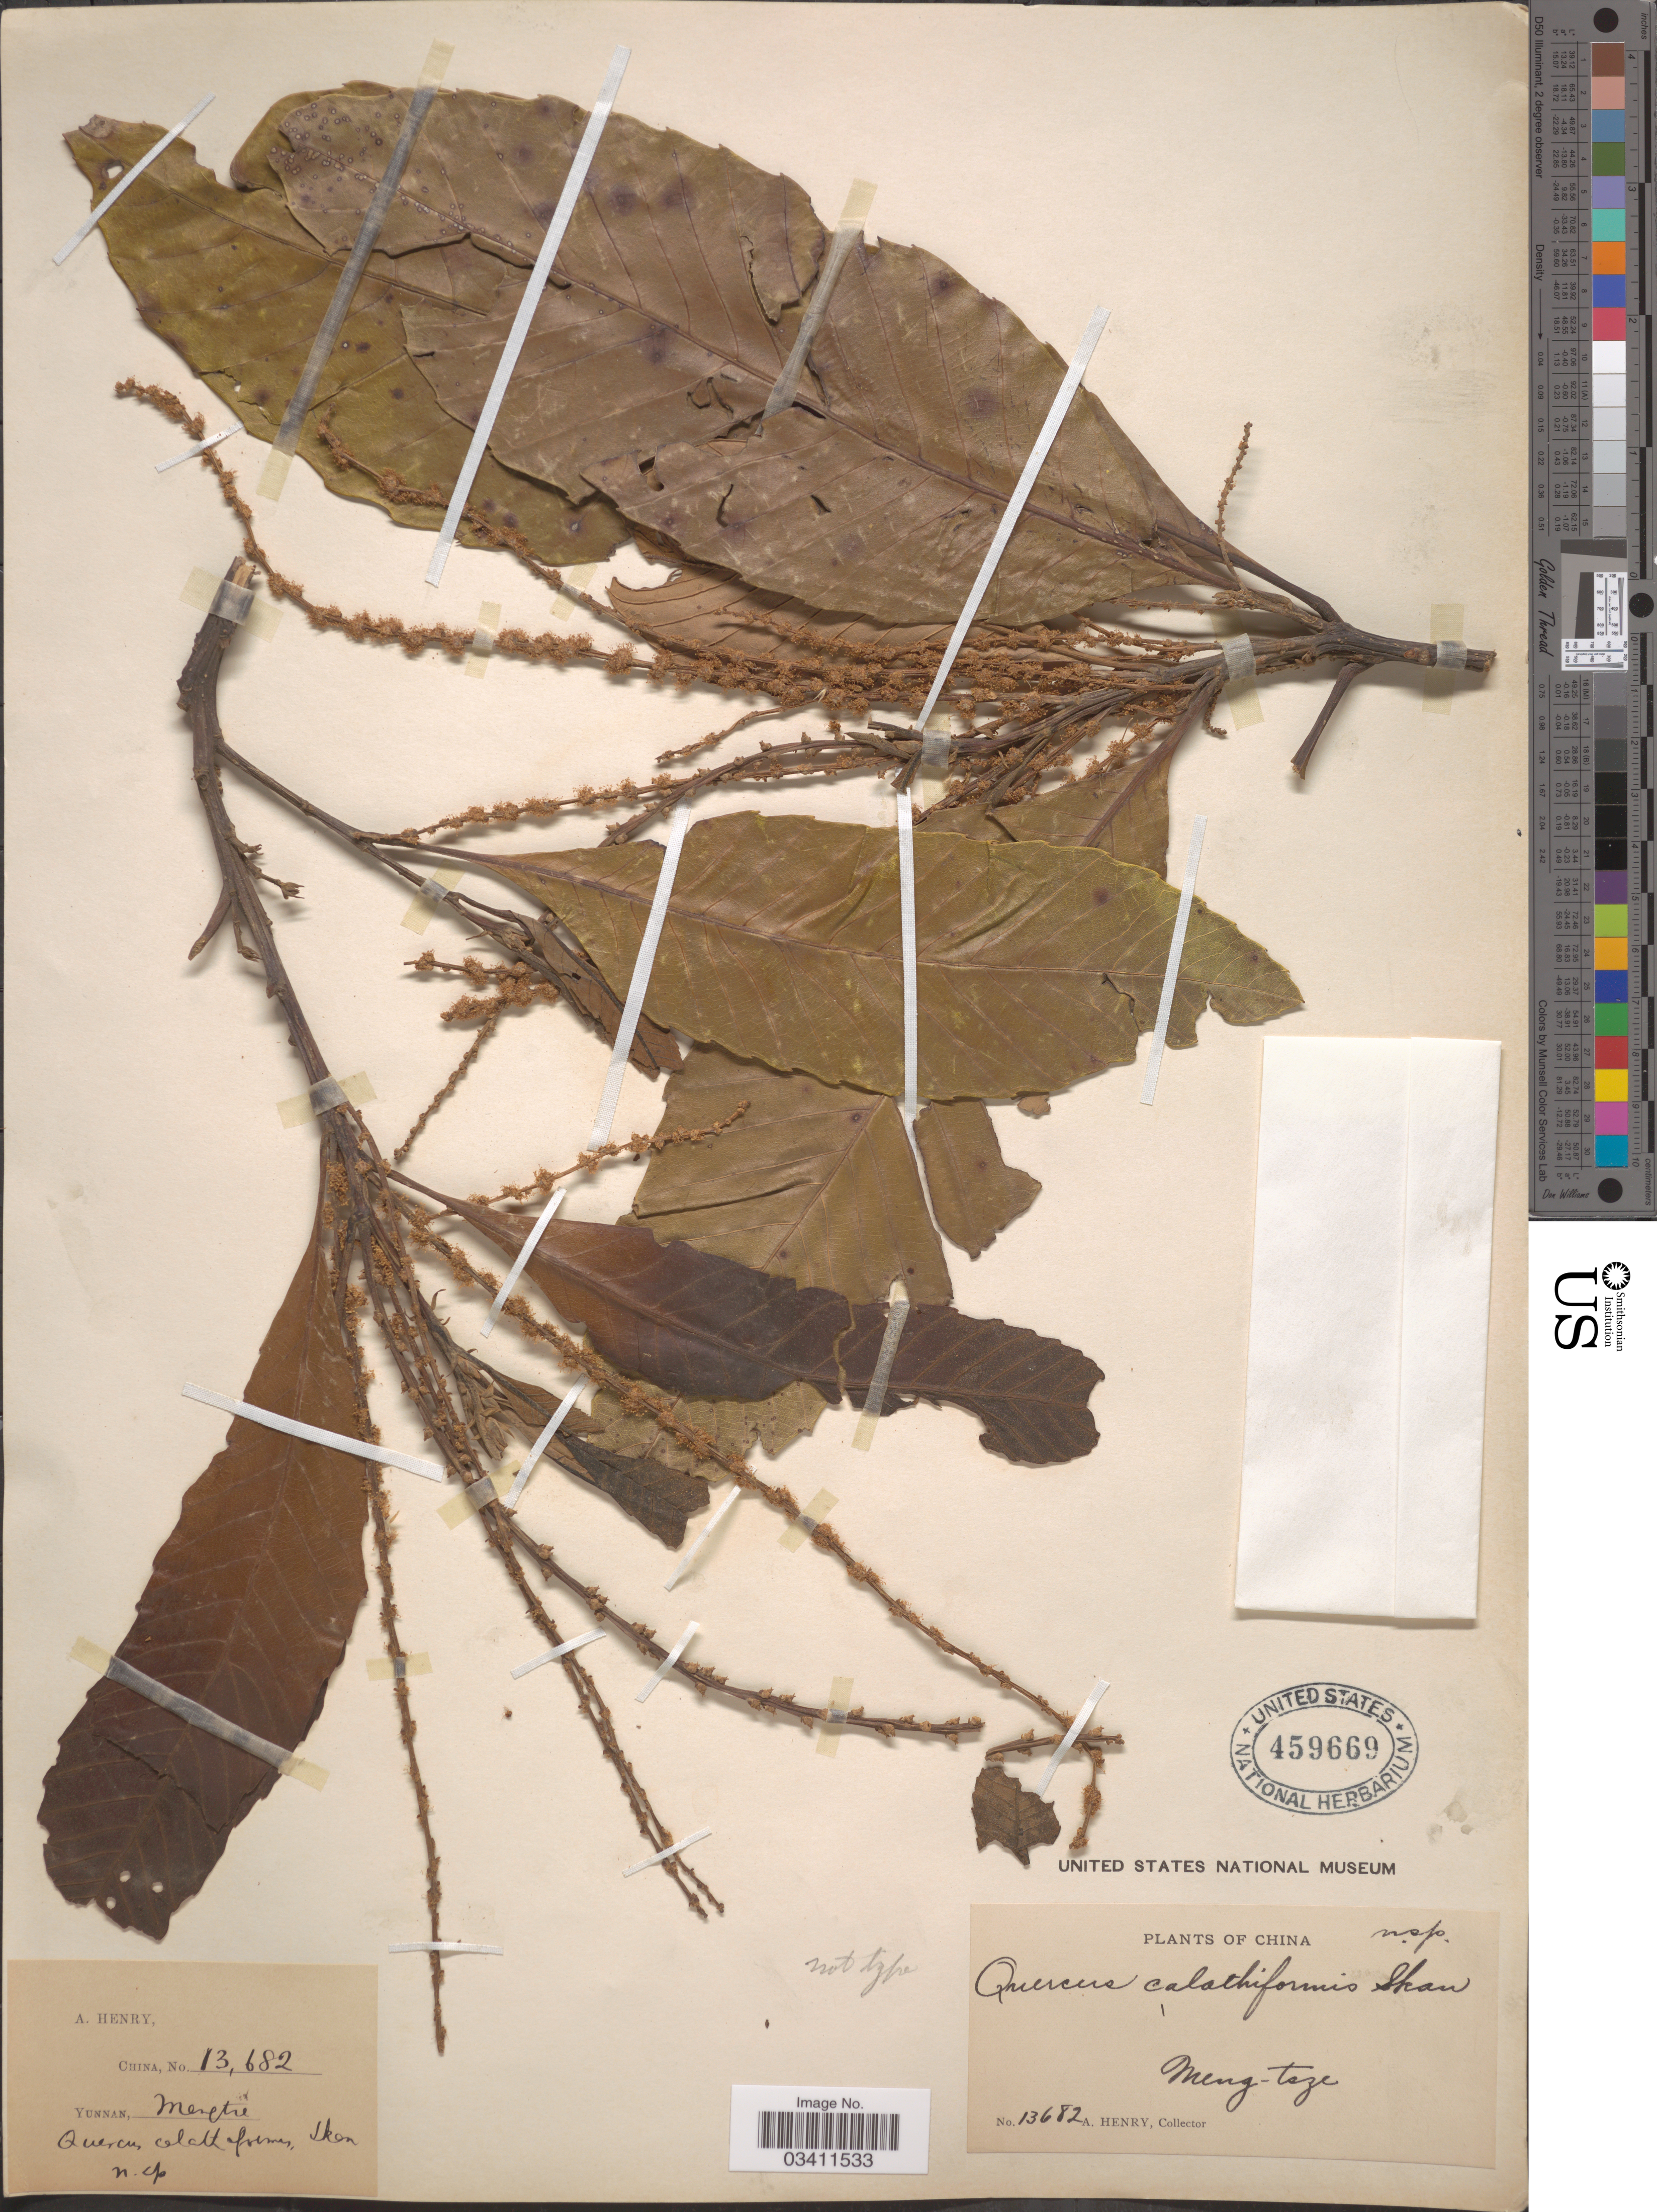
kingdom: Plantae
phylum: Tracheophyta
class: Magnoliopsida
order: Fagales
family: Fagaceae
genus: Quercus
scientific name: Quercus castanopsis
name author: H. Lév.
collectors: A. Henry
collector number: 13682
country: China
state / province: Yunnan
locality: Meng-tsze.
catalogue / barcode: US 459669